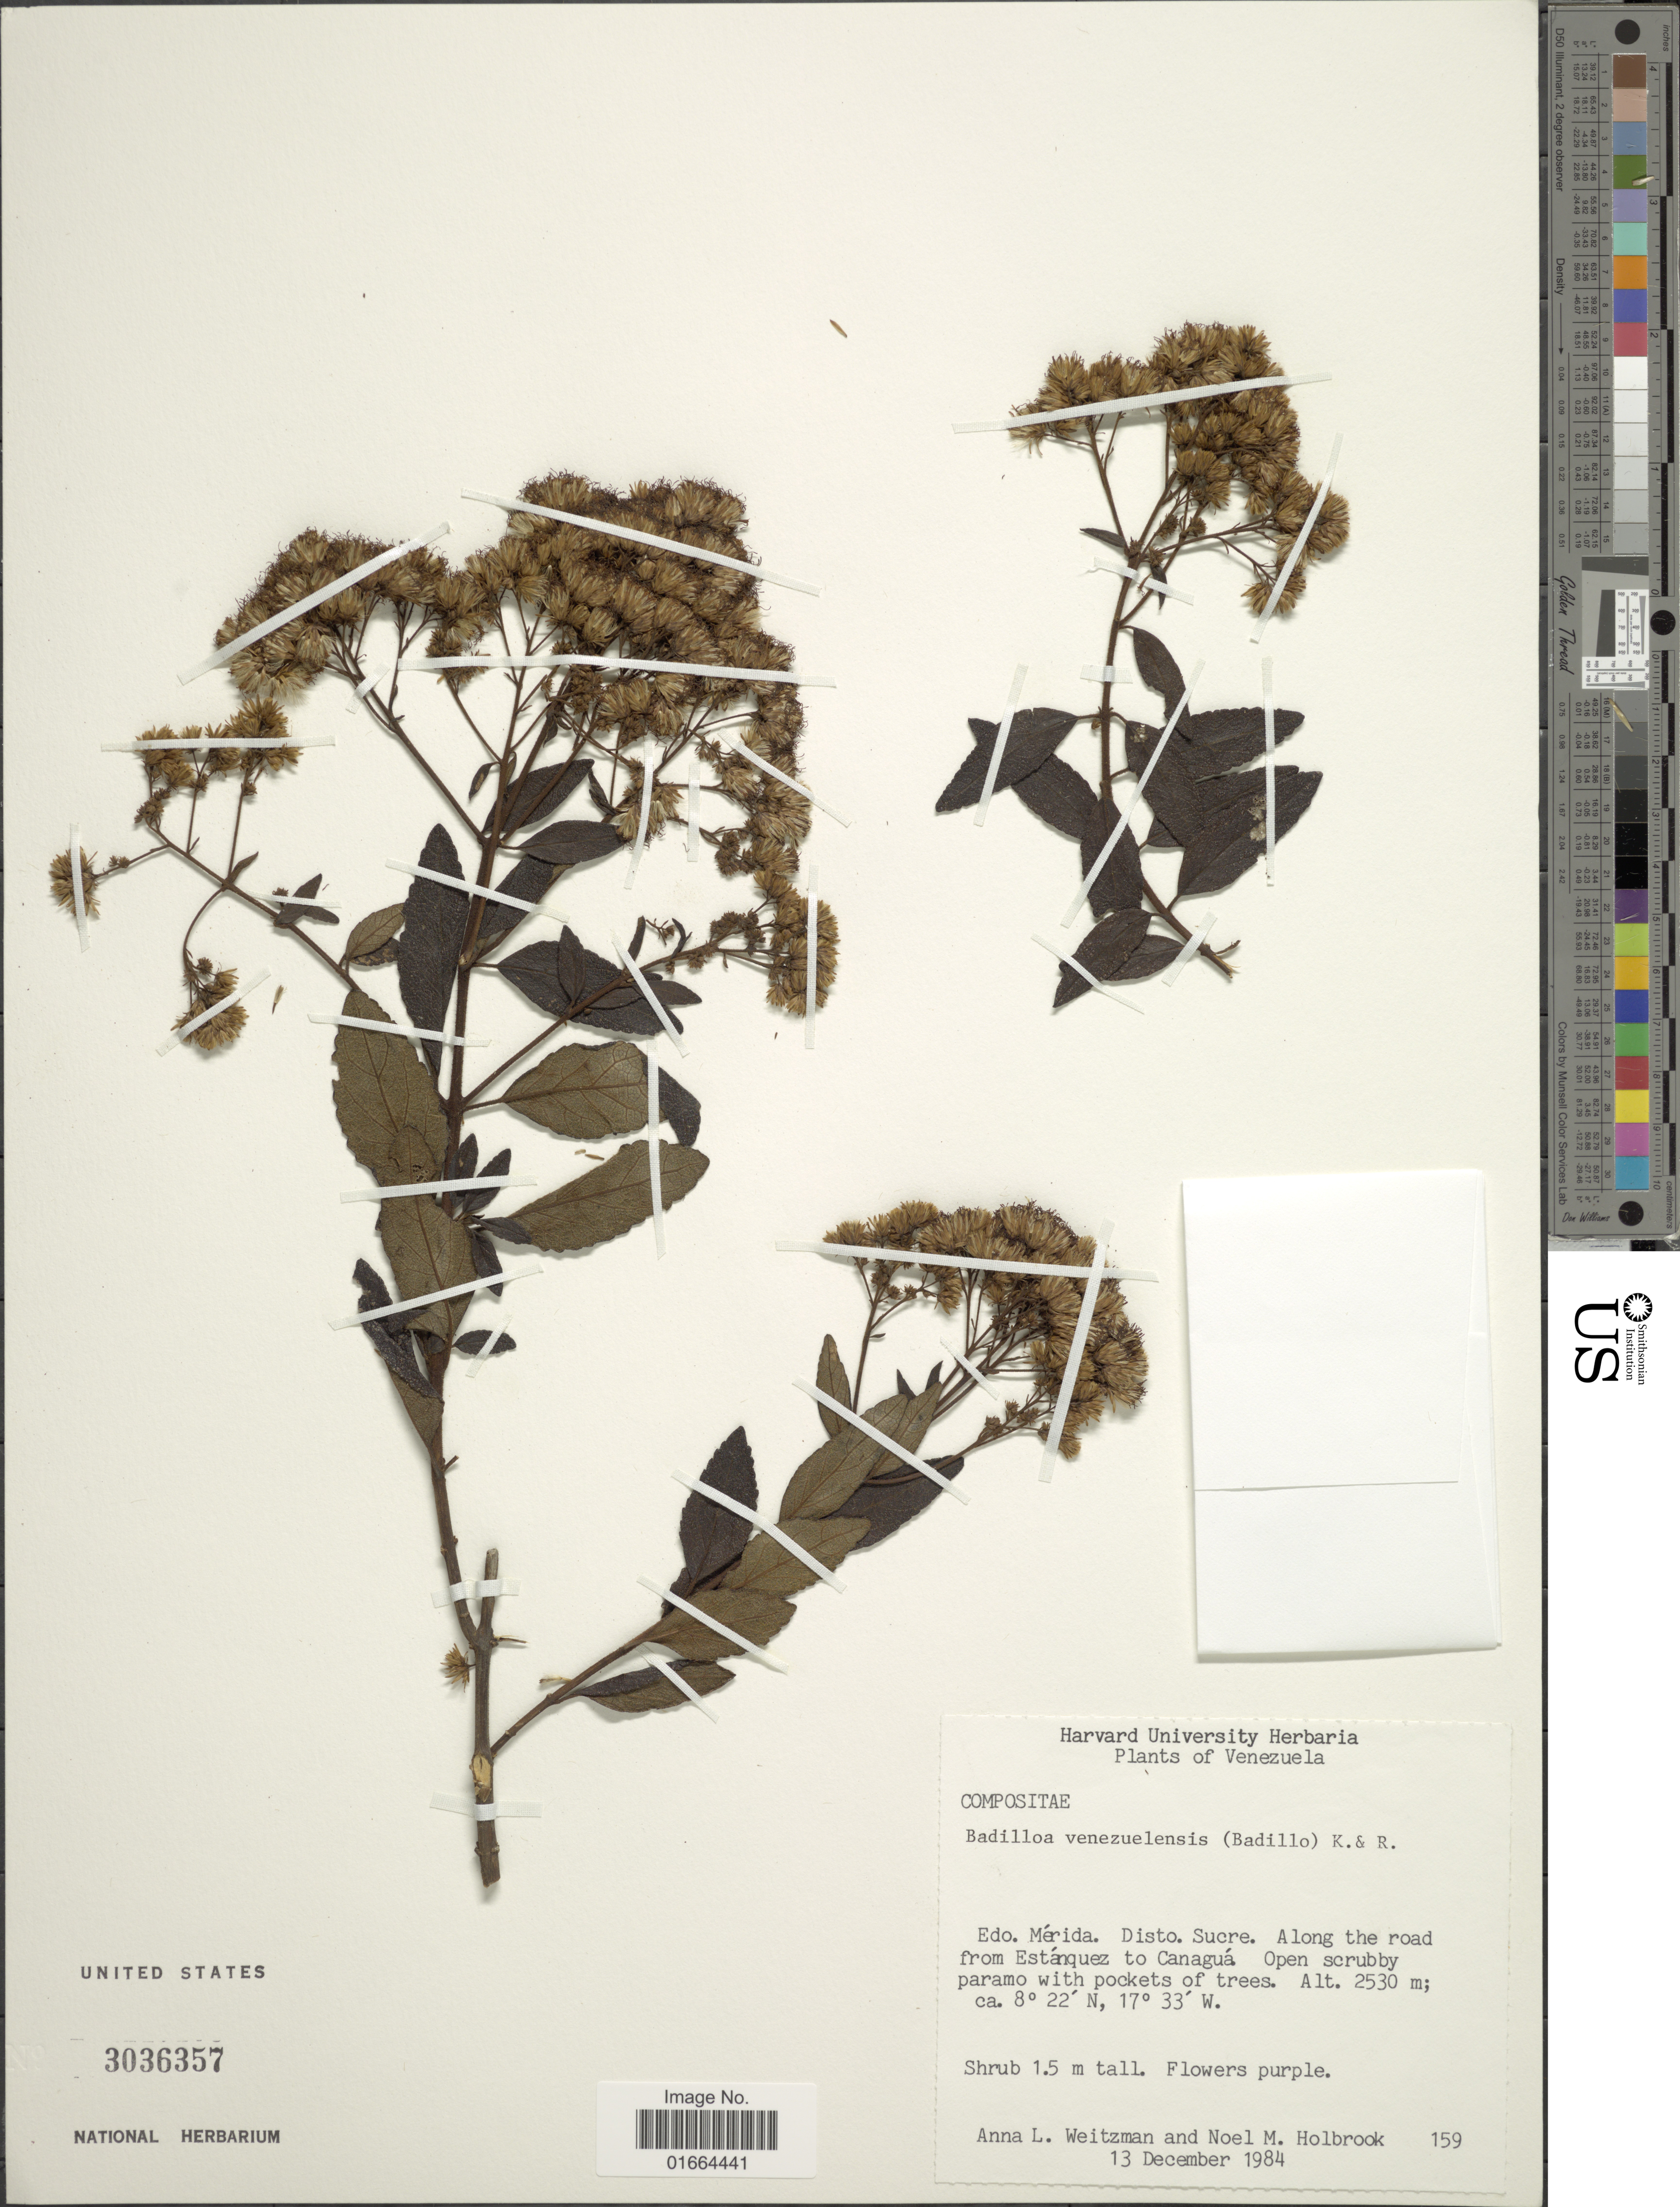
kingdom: Plantae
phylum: Tracheophyta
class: Magnoliopsida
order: Asterales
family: Asteraceae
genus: Badilloa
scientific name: Badilloa venezuelensis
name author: (V.M. Badillo) R.M. King & H. Rob.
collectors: A. L. Weitzman & N. M. Holbrook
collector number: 159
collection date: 1984-12-13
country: Venezuela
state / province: Mérida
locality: Edo. Merida. Disto. Sucre, Along the road from Estanquez to Canagua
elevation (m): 2530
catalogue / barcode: US 3036357